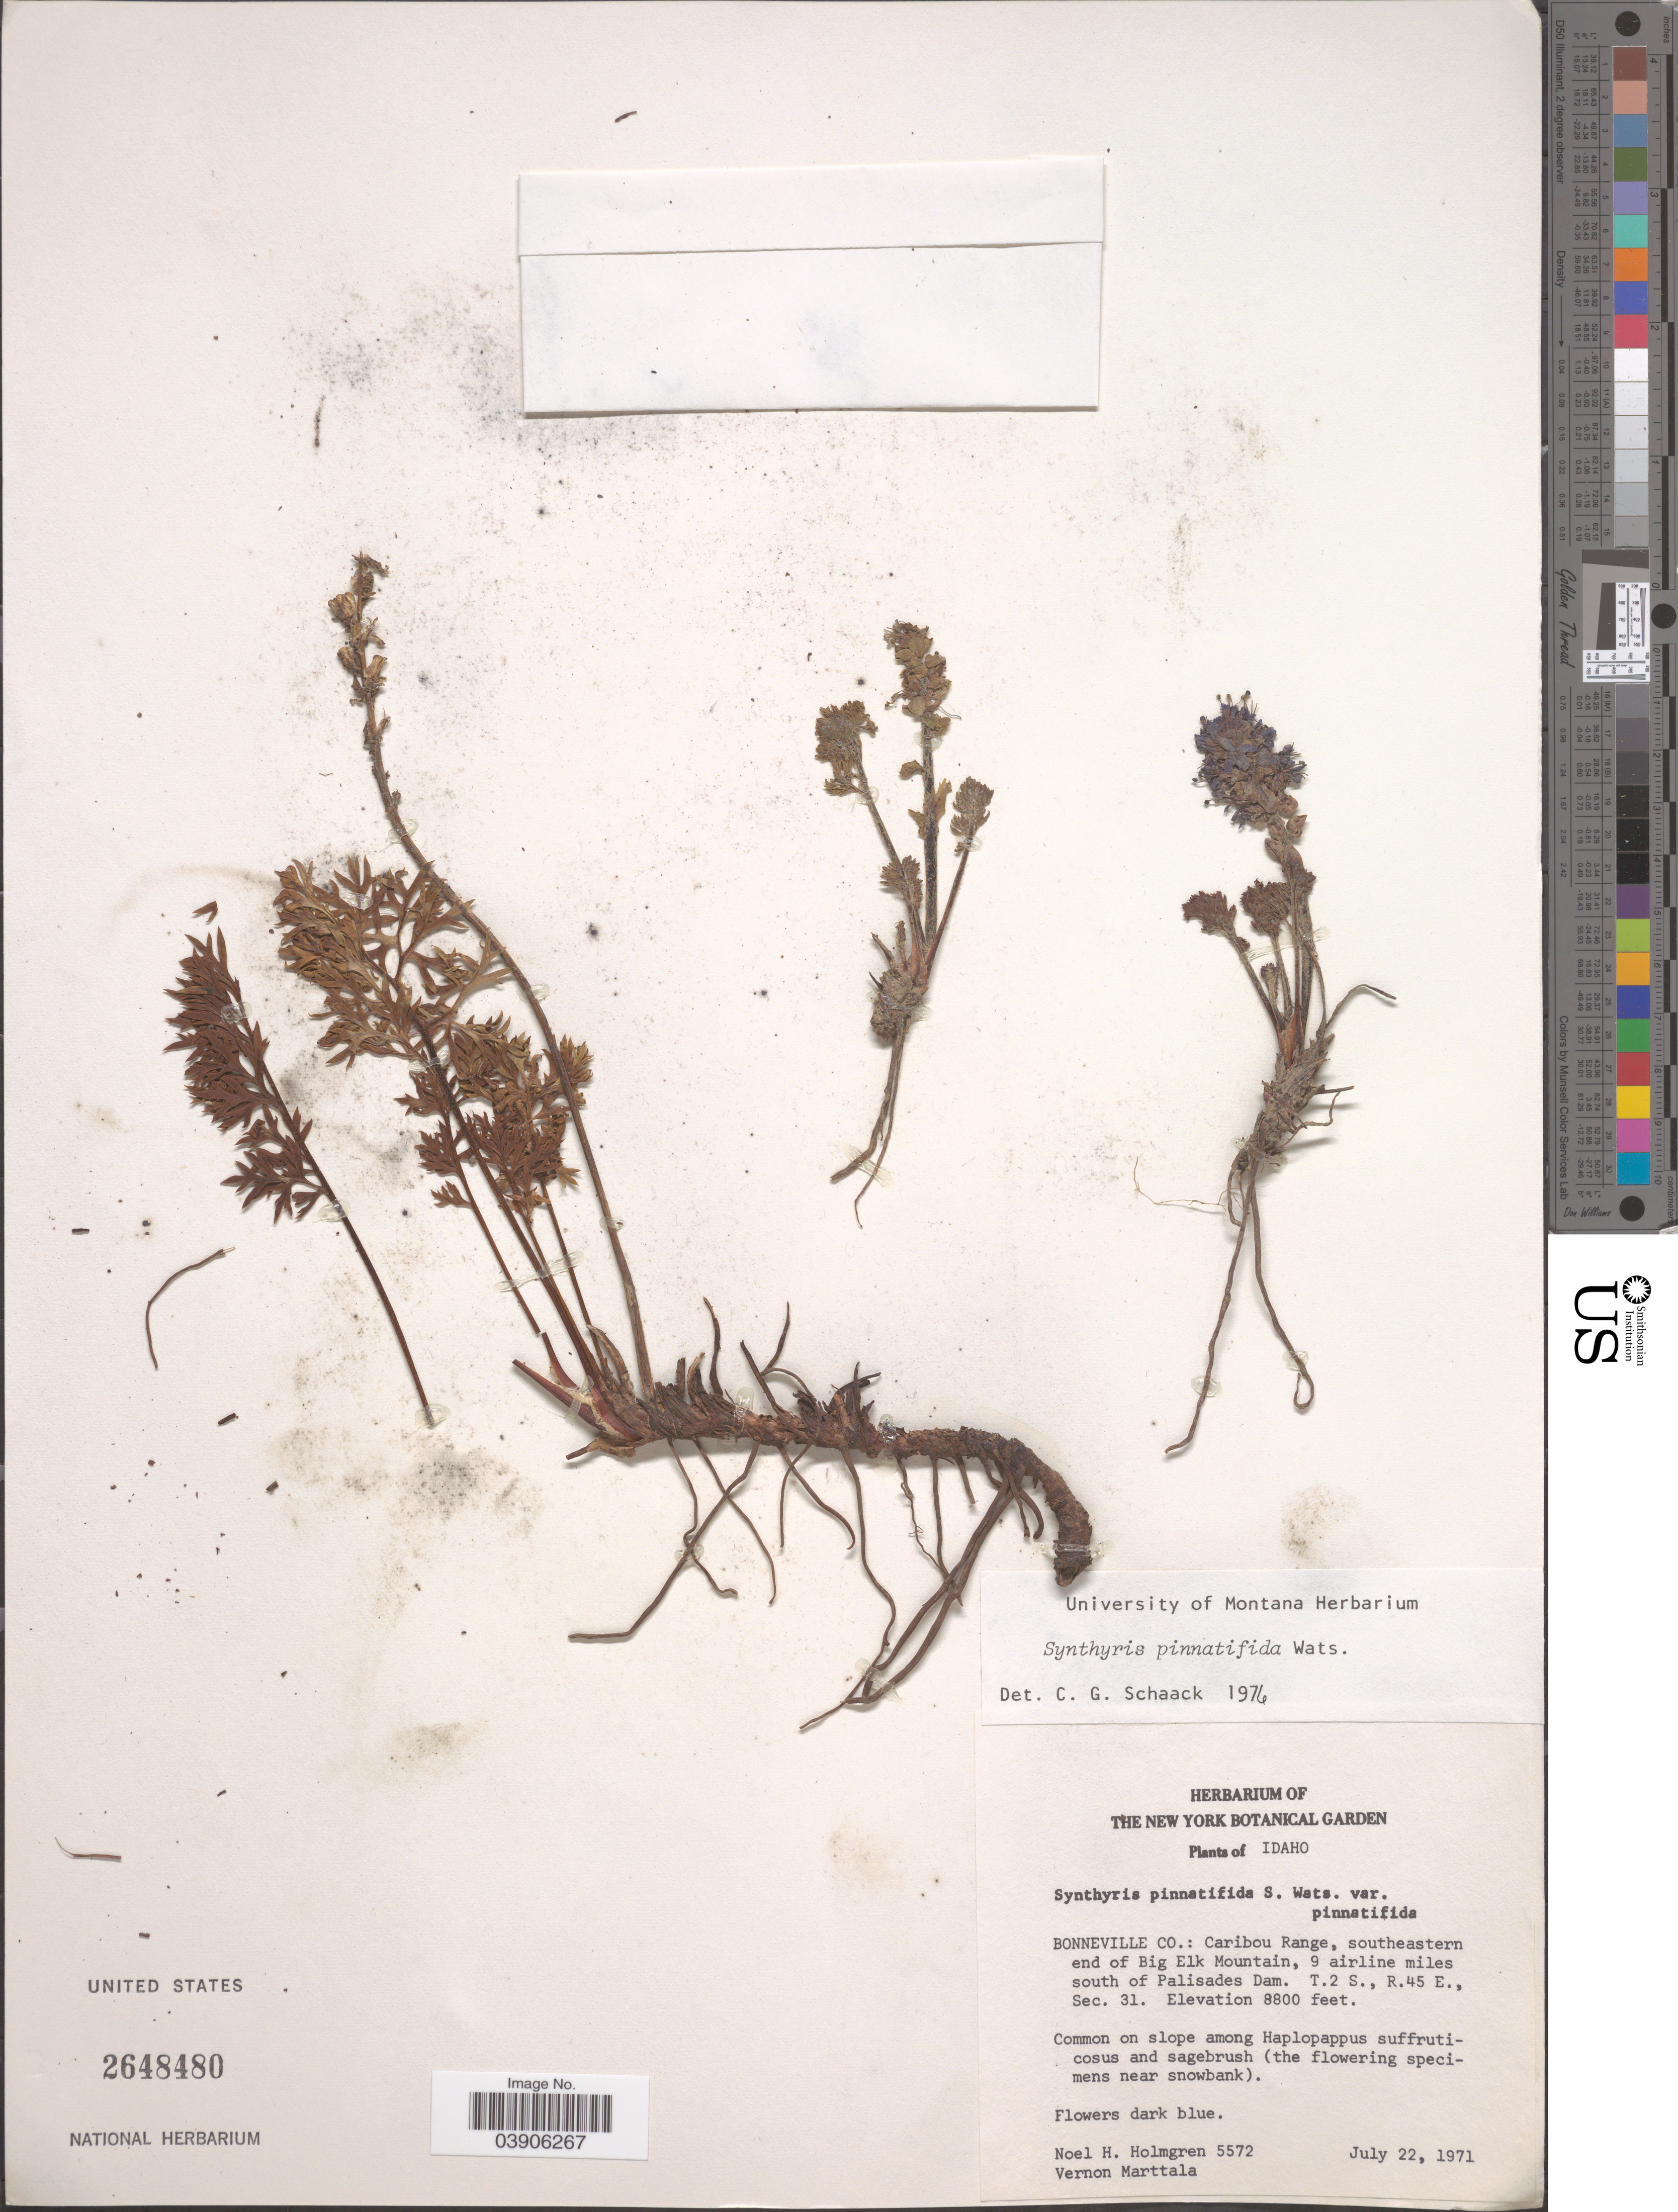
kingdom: Plantae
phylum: Tracheophyta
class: Magnoliopsida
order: Lamiales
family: Plantaginaceae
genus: Synthyris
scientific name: Synthyris pinnatifida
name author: S. Watson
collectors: N. H. Holmgren & V. Marttala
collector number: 5572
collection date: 1971-07-22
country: United States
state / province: Idaho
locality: Bonneville Co.: Caribou Range, southeastern end of Big Elk Mountain, 9 ariline miles south of Palisades Dam. T.2 S., R.45 E., Sec. 31.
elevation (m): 2682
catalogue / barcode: US 2648480